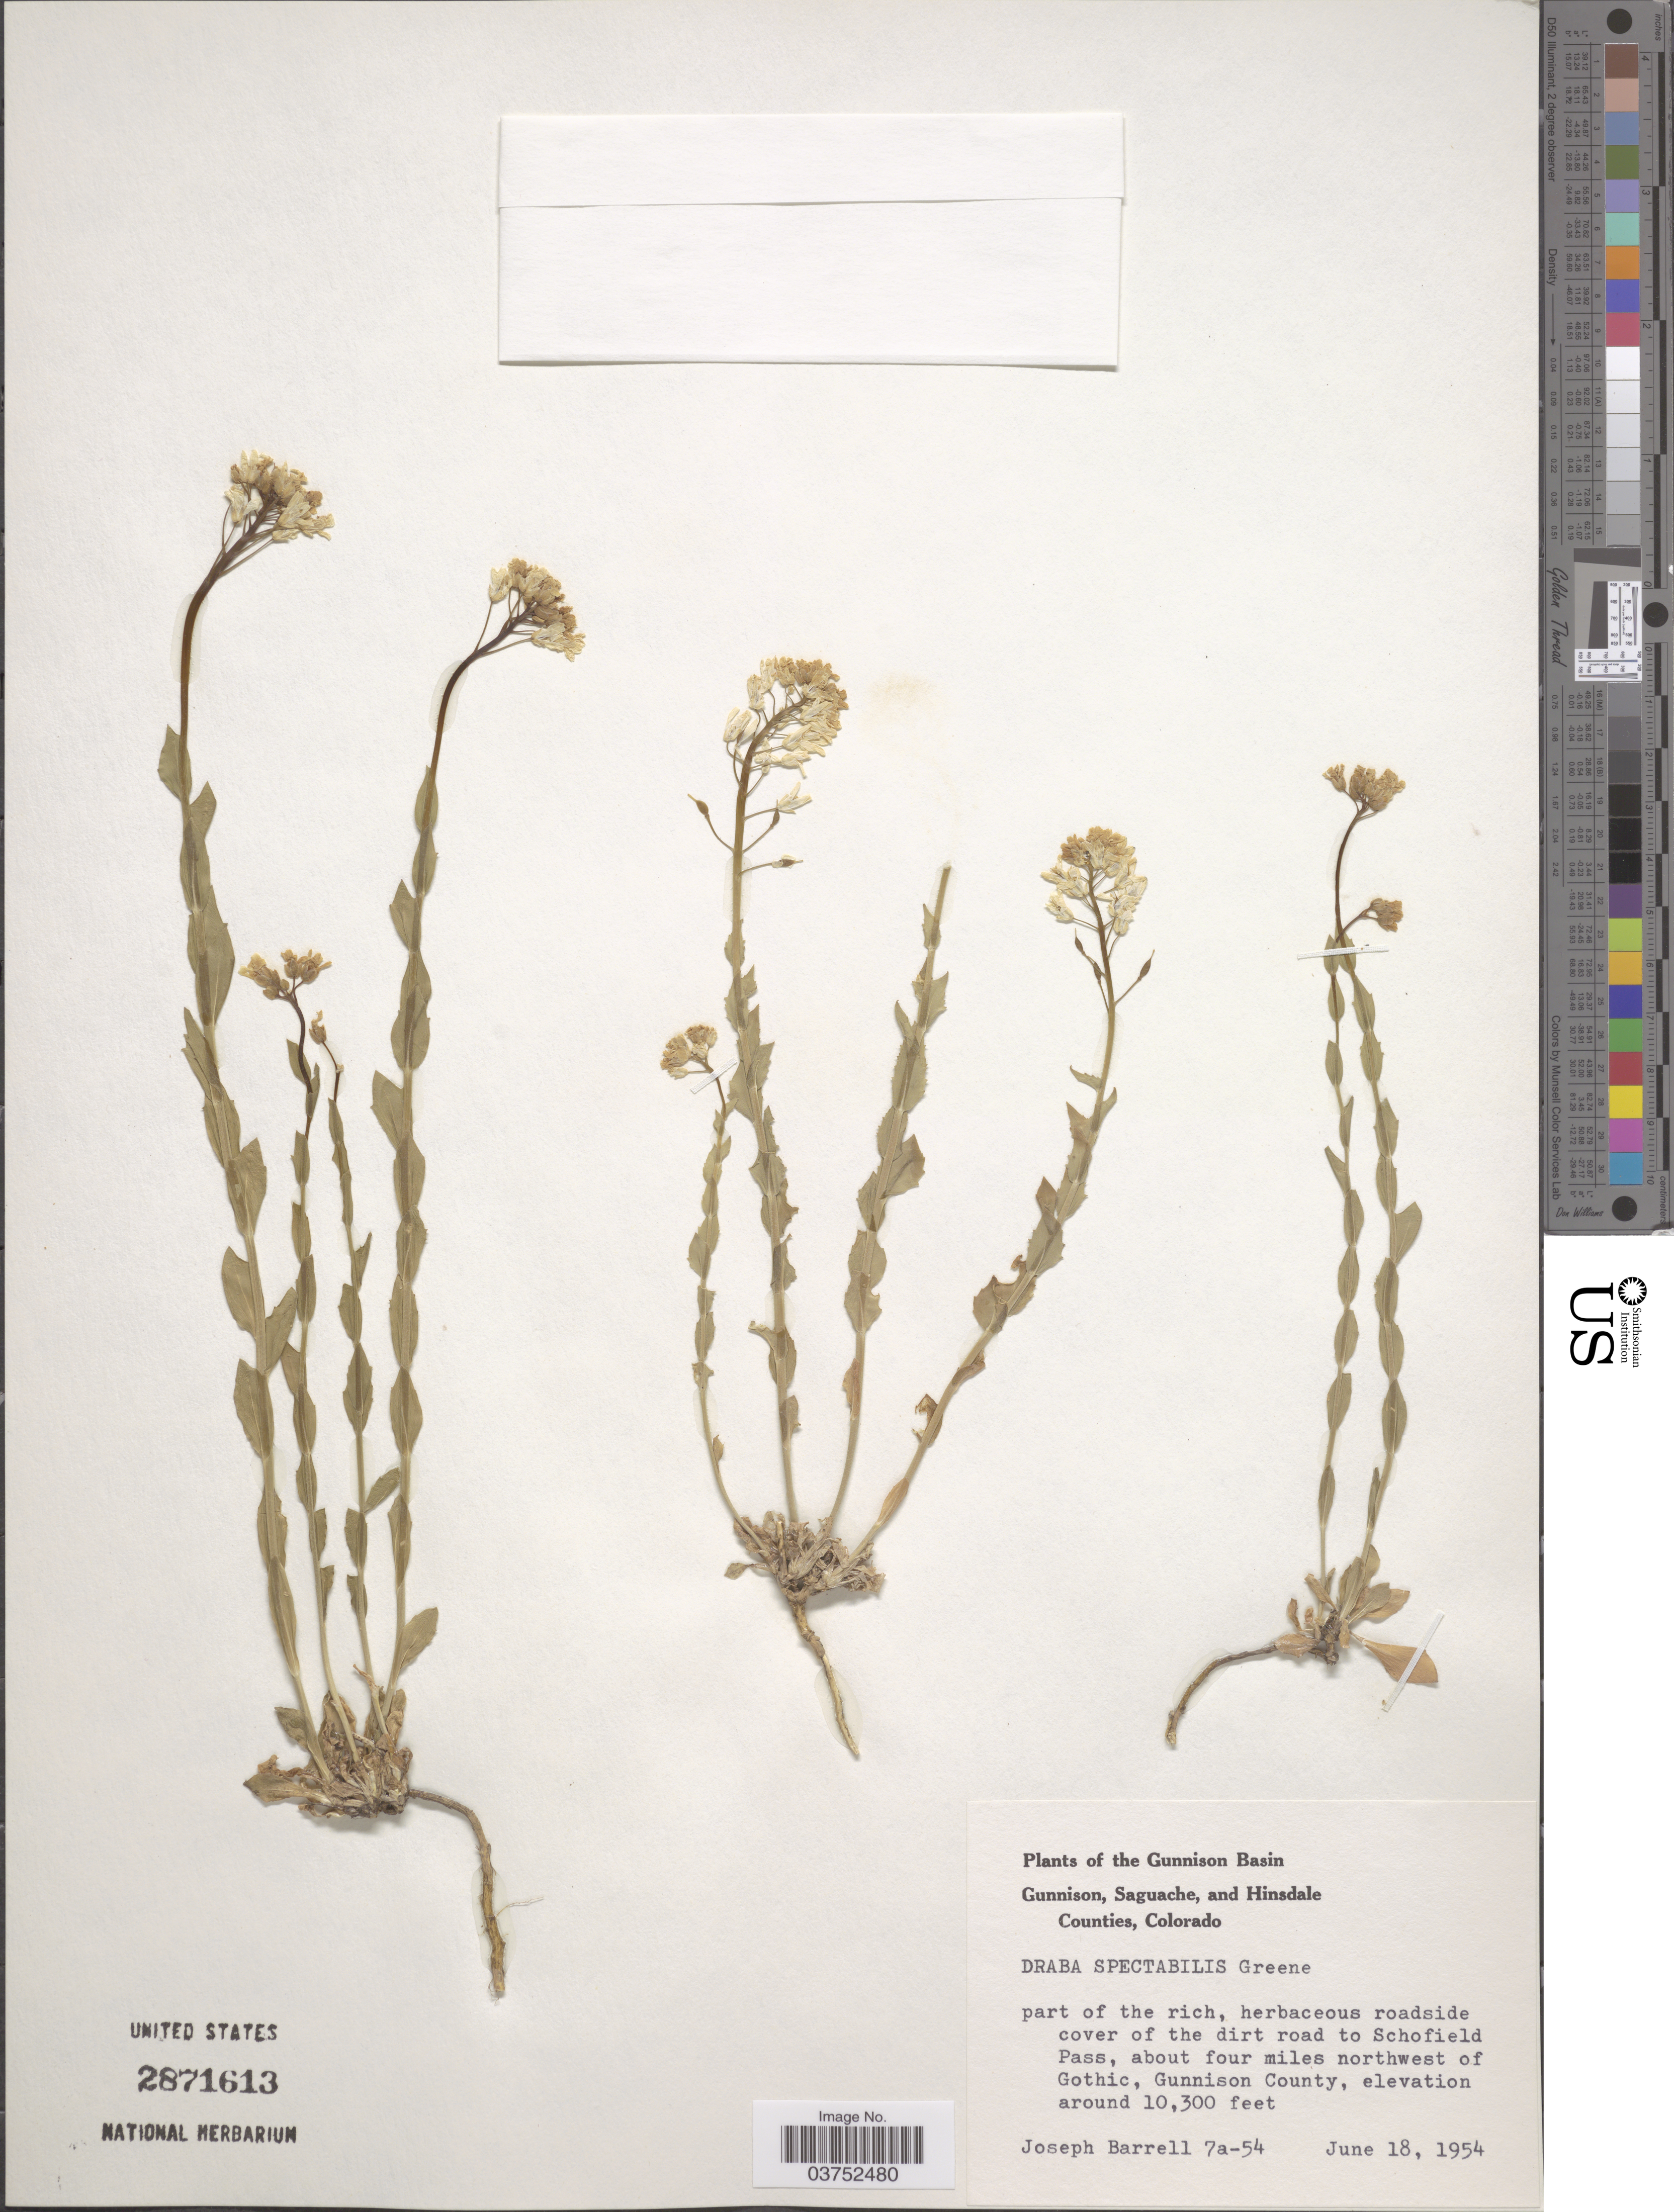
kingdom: Plantae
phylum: Tracheophyta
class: Magnoliopsida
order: Brassicales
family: Brassicaceae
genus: Draba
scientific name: Draba spectabilis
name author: Greene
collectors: J. Barrell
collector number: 7a-54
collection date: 1954-06-18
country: United States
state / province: Colorado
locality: The Gunnison Basin. herbaceous roadside cover of the dirt road to Schofield Pass, about four miles northwest of Gothic, Gunnison County.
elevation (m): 3139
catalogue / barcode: US 2871613